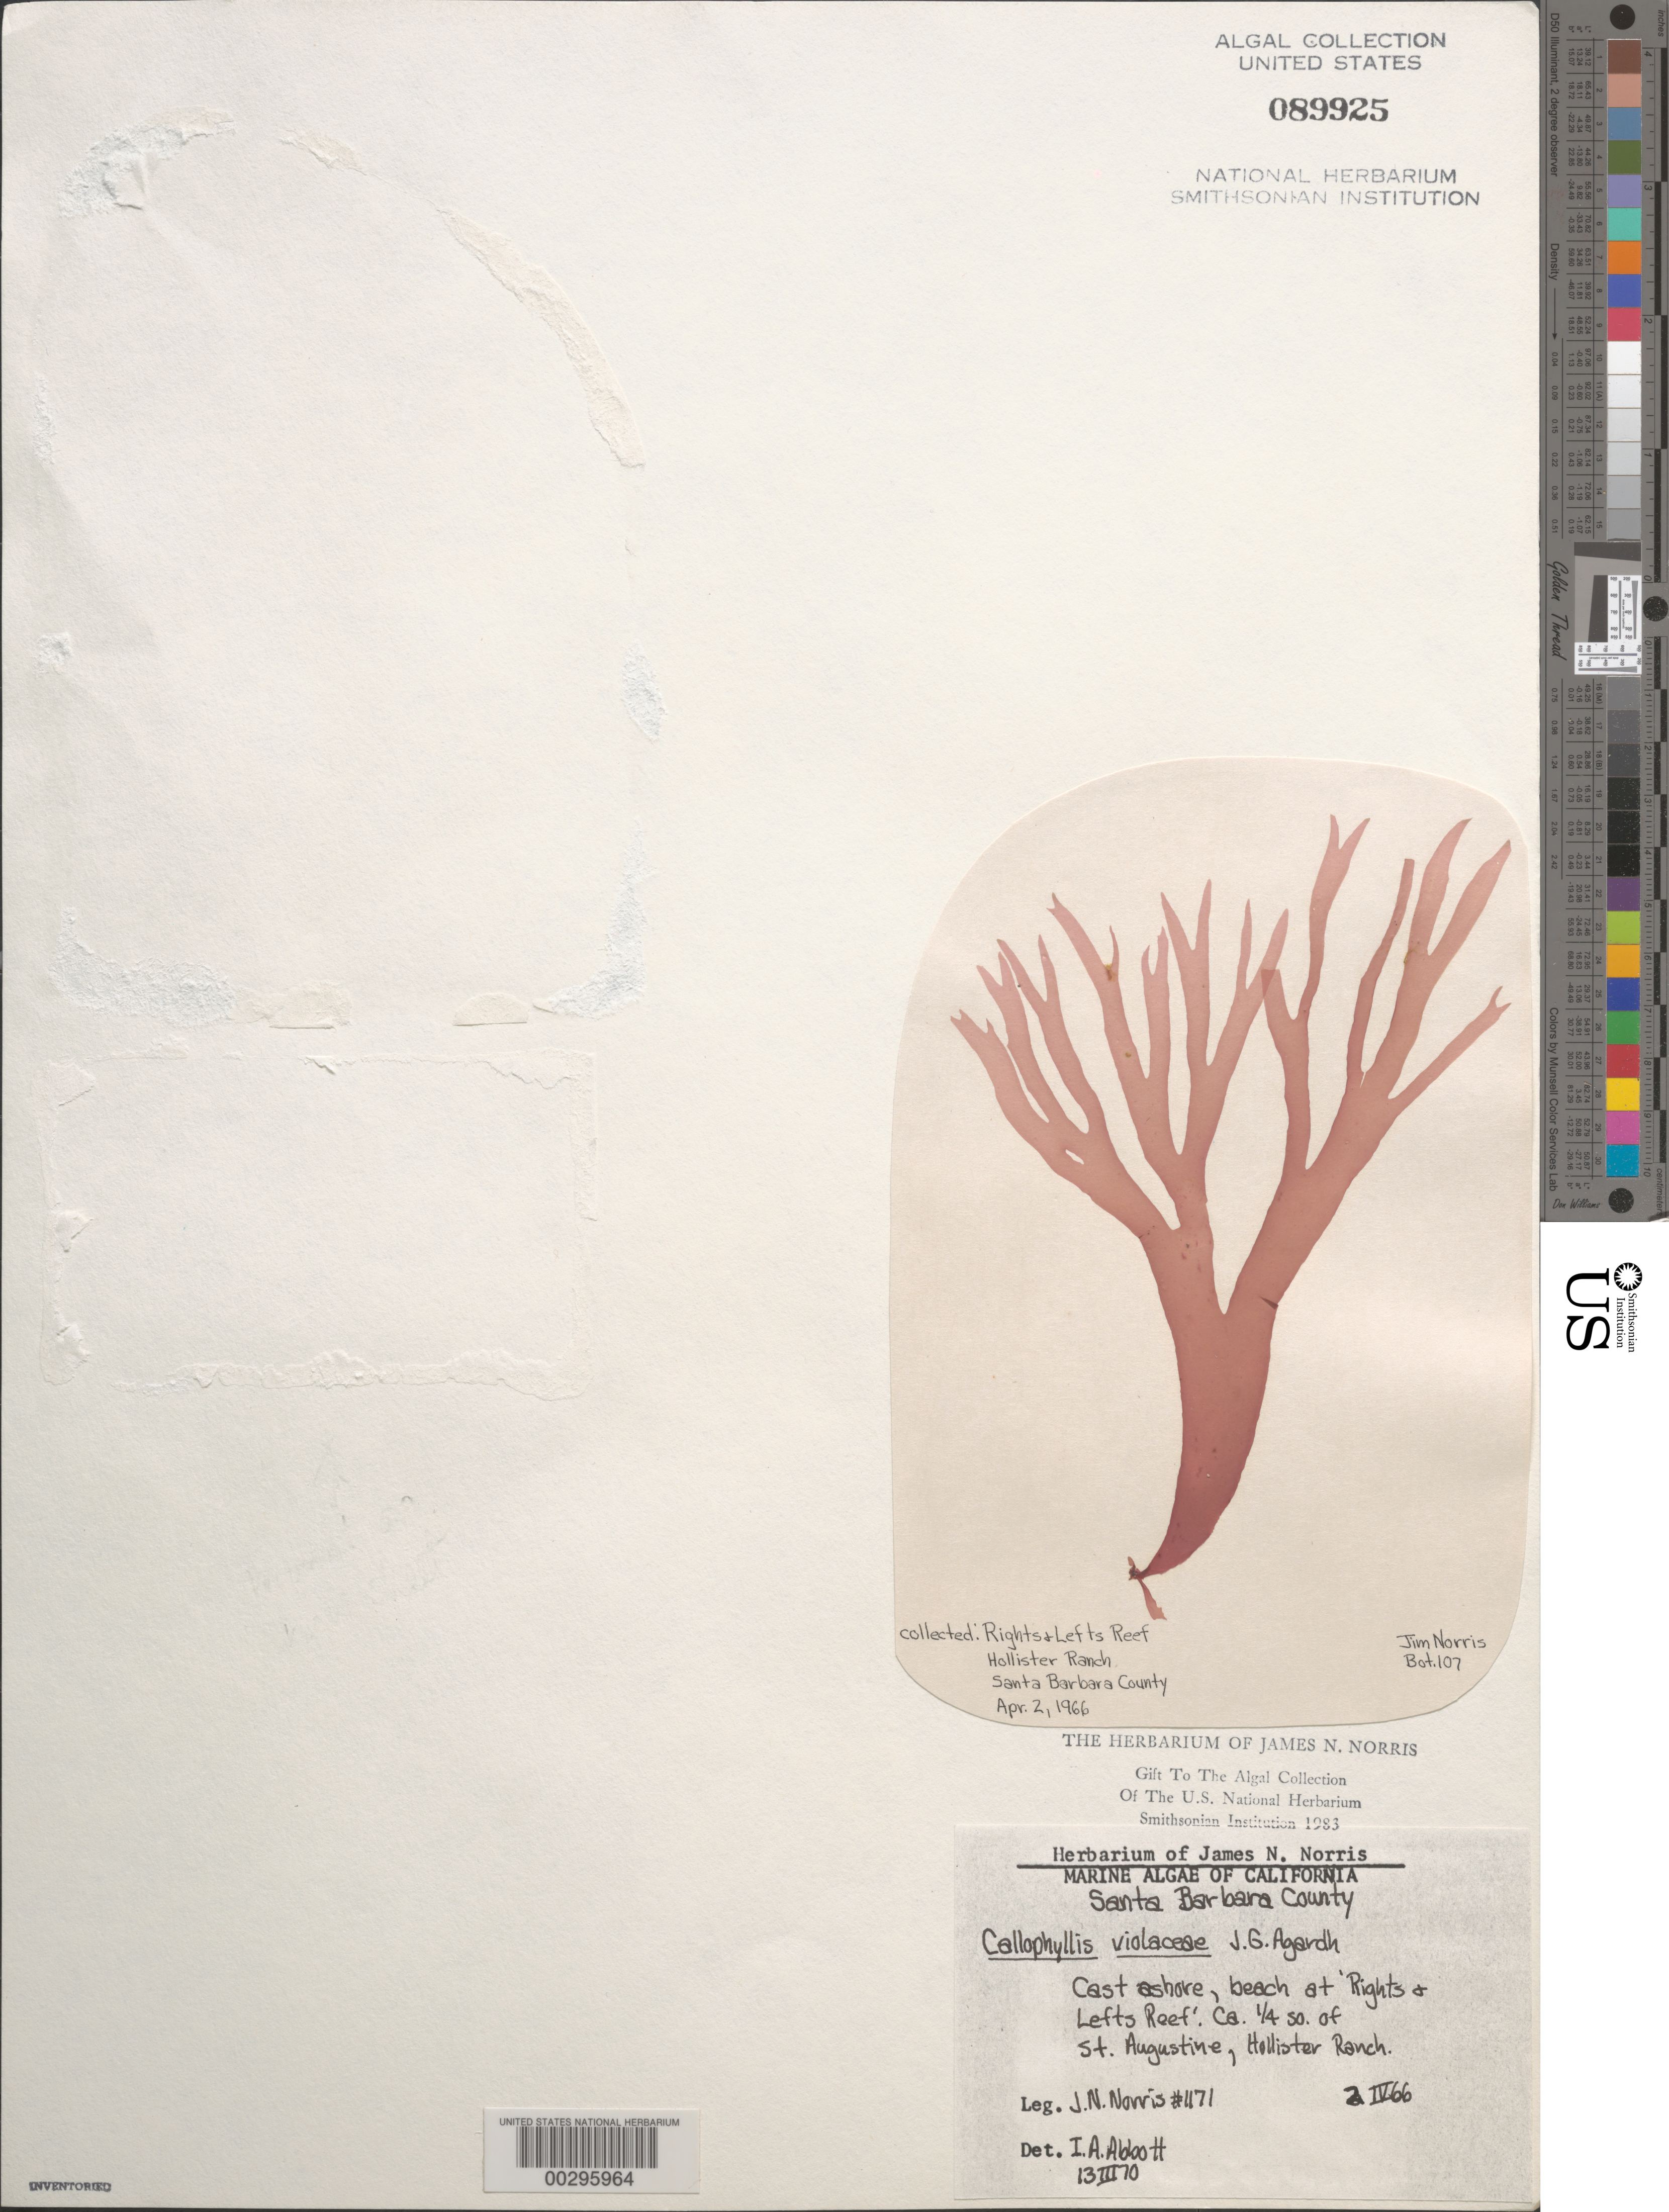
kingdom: Plantae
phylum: Rhodophyta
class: Florideophyceae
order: Gigartinales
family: Kallymeniaceae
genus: Callophyllis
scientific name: Callophyllis violacea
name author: J. Agardh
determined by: Abbott, Isabella A.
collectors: J. N. Norris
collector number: JN-1171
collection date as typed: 02 Apr 1966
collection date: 1966-04-02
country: United States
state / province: California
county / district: Santa Barbara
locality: Rights and Lefts Beach, ca. 0.25 mile south of St. Augustine, Hollister Ranch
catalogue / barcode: US 89925